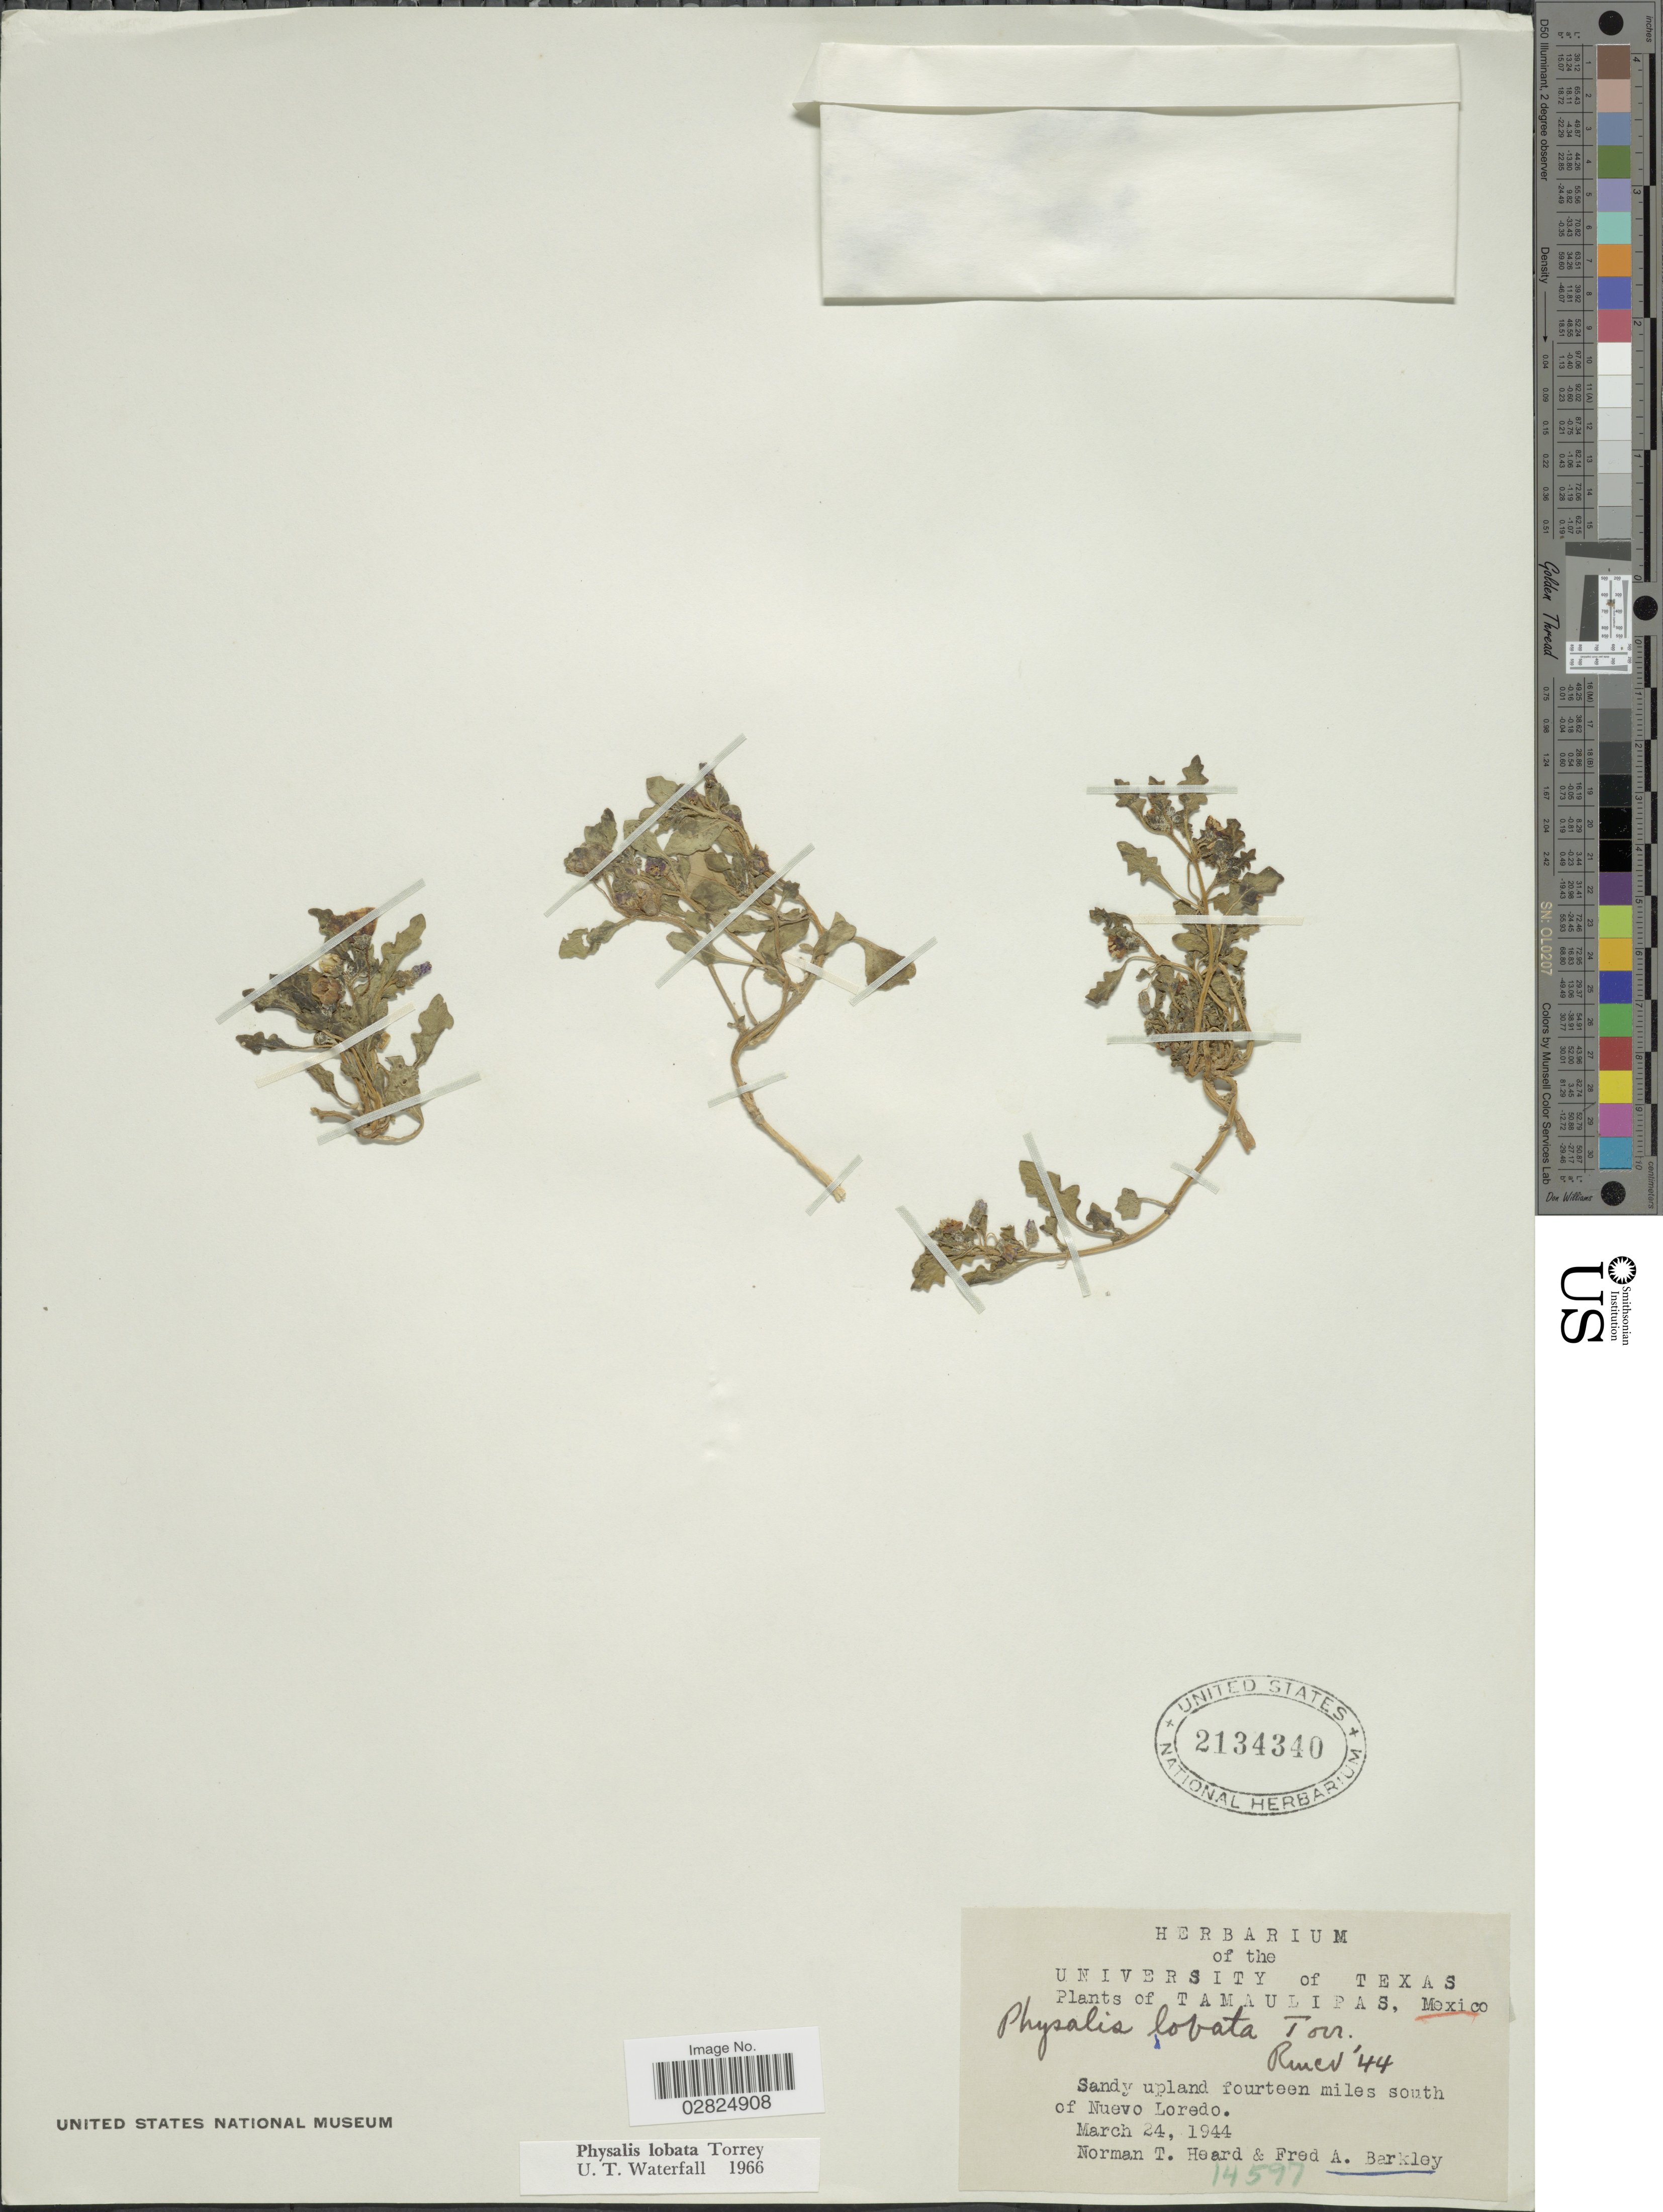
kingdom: Plantae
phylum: Tracheophyta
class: Magnoliopsida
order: Solanales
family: Solanaceae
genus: Physalis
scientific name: Physalis lobata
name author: Torr.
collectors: N. Heard & F. A. Barkley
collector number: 14597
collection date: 1944-03-24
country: Mexico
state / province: Tamaulipas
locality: Sandy upland fourteen miles south of Nuevo Loredo.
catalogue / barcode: US 2134340